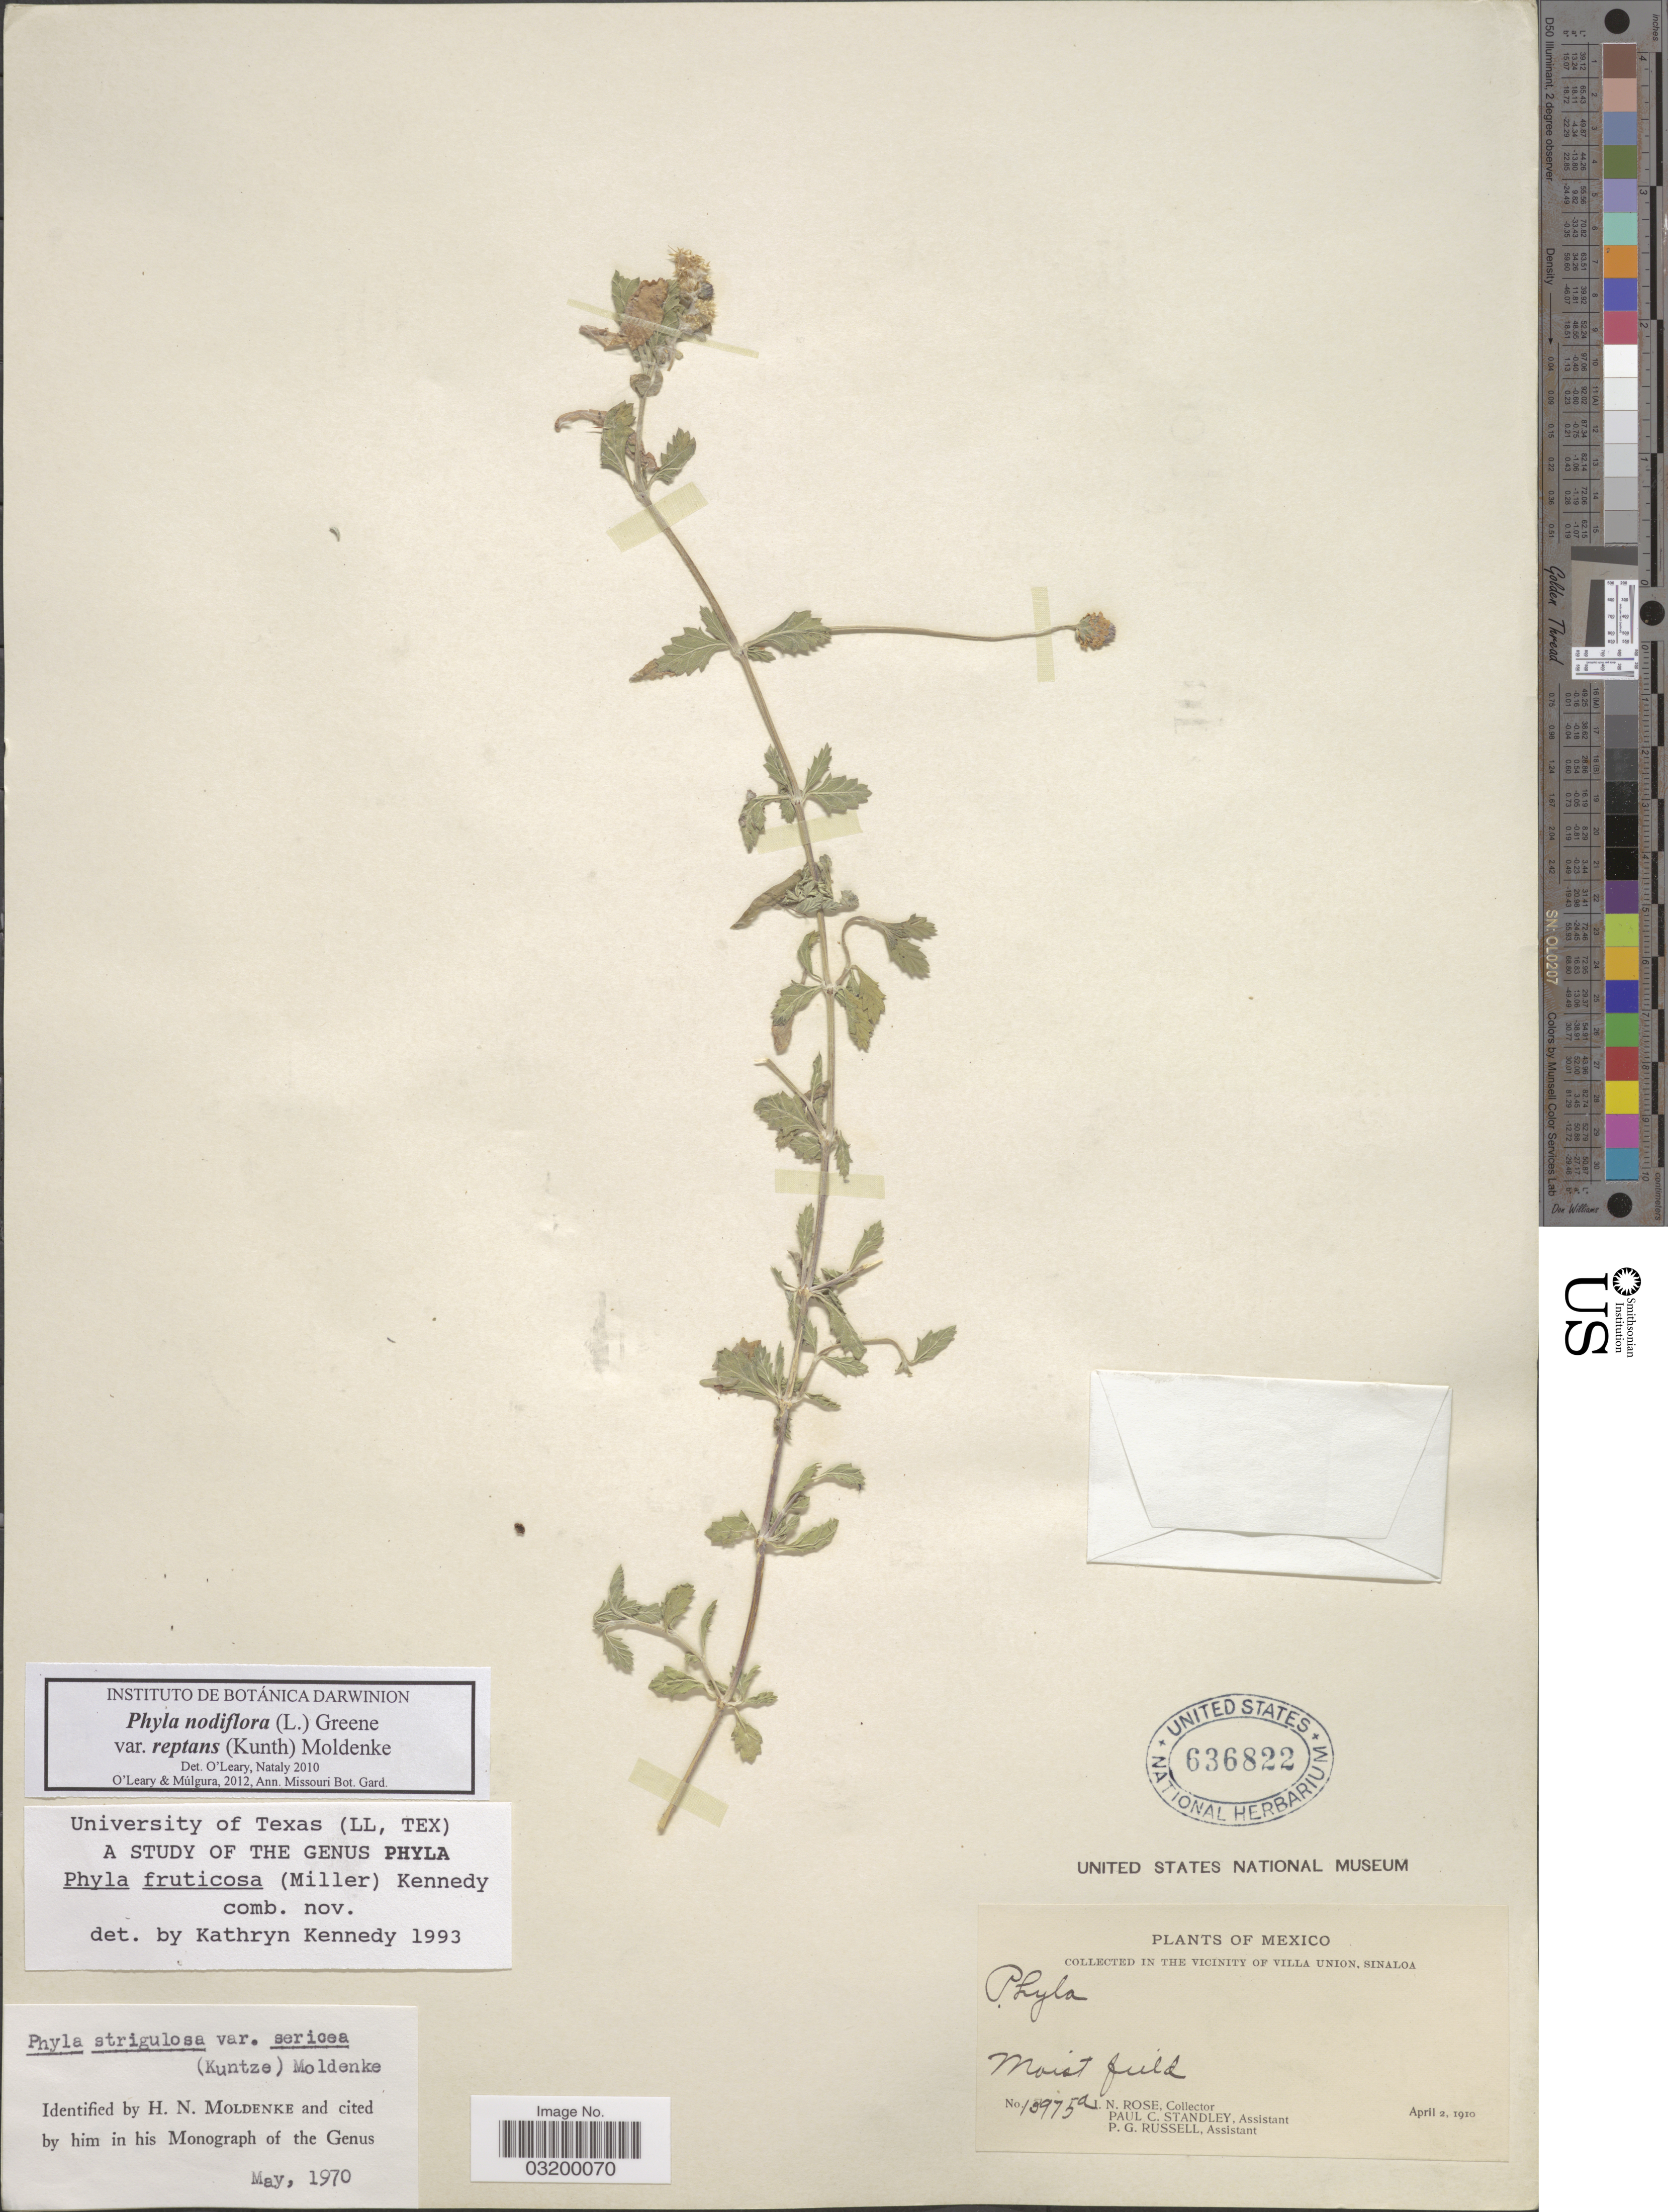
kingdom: Plantae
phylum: Tracheophyta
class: Magnoliopsida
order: Lamiales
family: Verbenaceae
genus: Phyla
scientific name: Phyla nodiflora var. reptans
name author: (Kunth) Moldenke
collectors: J. N. Rose, P. C. Standley & P. G. Russell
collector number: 13975a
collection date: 1910-04-02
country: Mexico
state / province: Sinaloa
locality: In the vicinity of Villa Union.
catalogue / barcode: US 636822